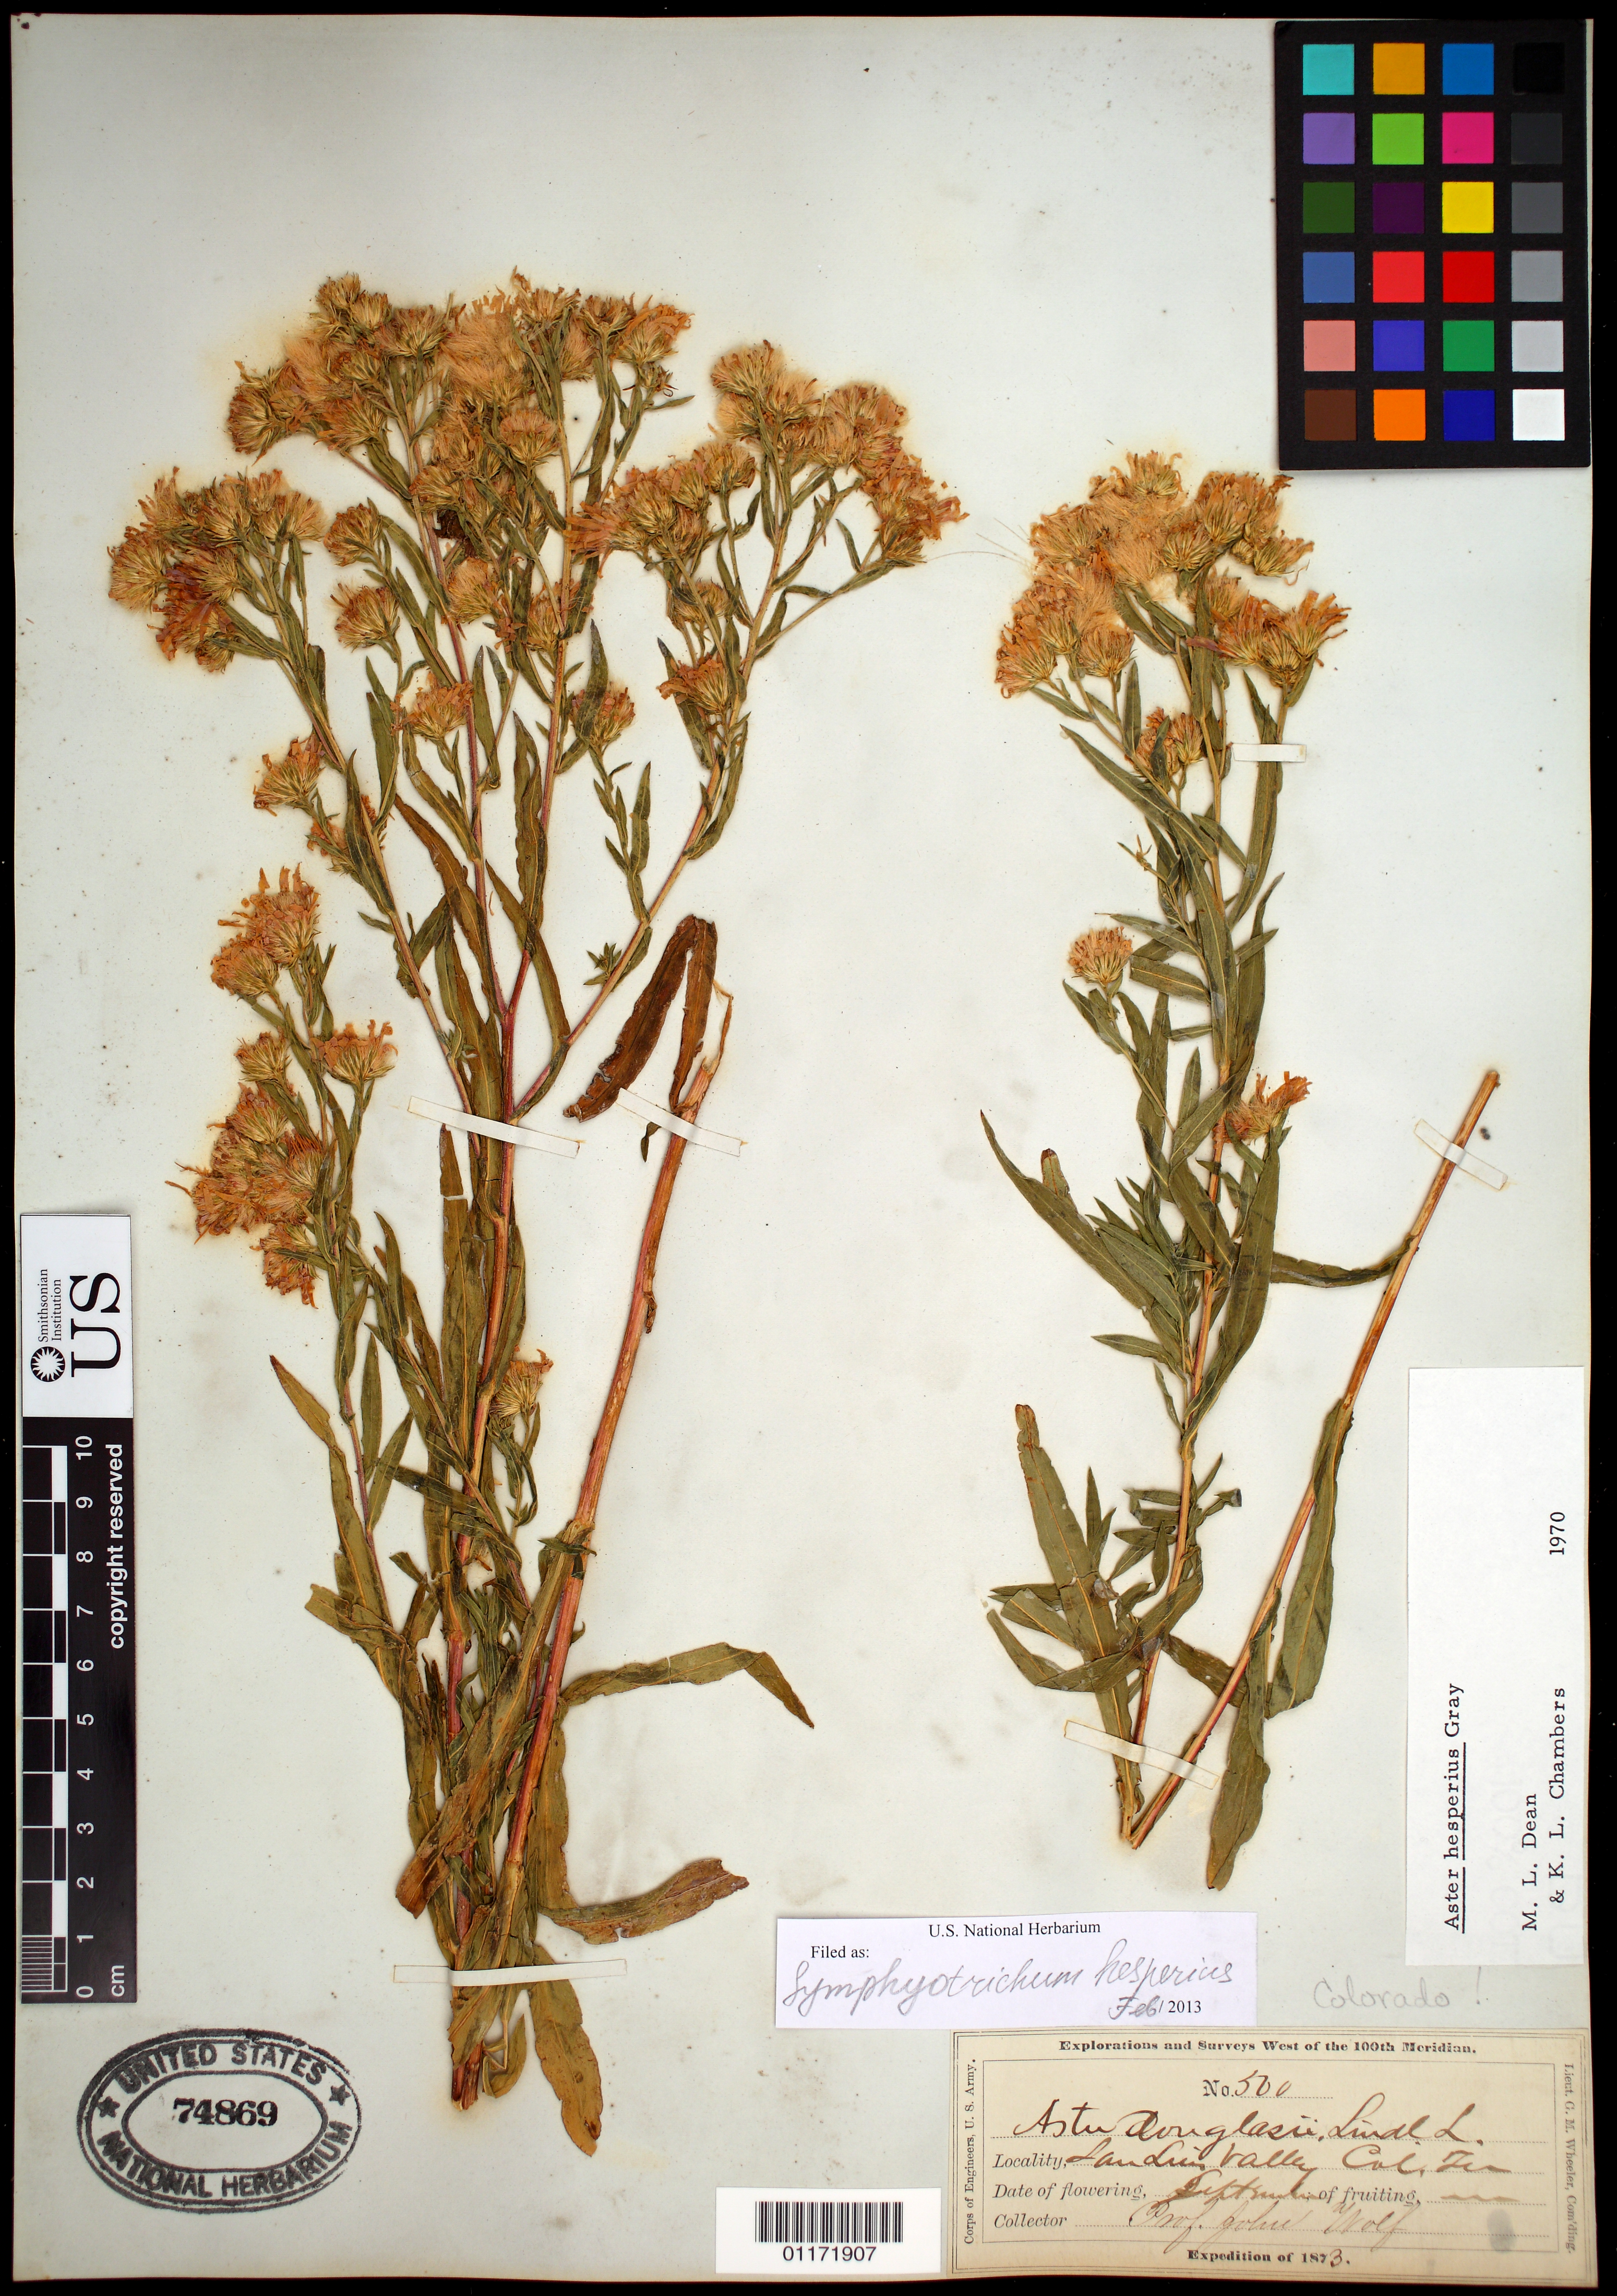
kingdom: Plantae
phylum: Tracheophyta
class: Magnoliopsida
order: Asterales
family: Asteraceae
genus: Symphyotrichum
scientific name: Symphyotrichum hesperium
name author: (A. Gray) Á. Löve & D. Löve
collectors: J. Wolf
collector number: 500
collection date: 1873-09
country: United States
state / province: Colorado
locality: San Luis Valley, Col Ter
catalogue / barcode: US 74869